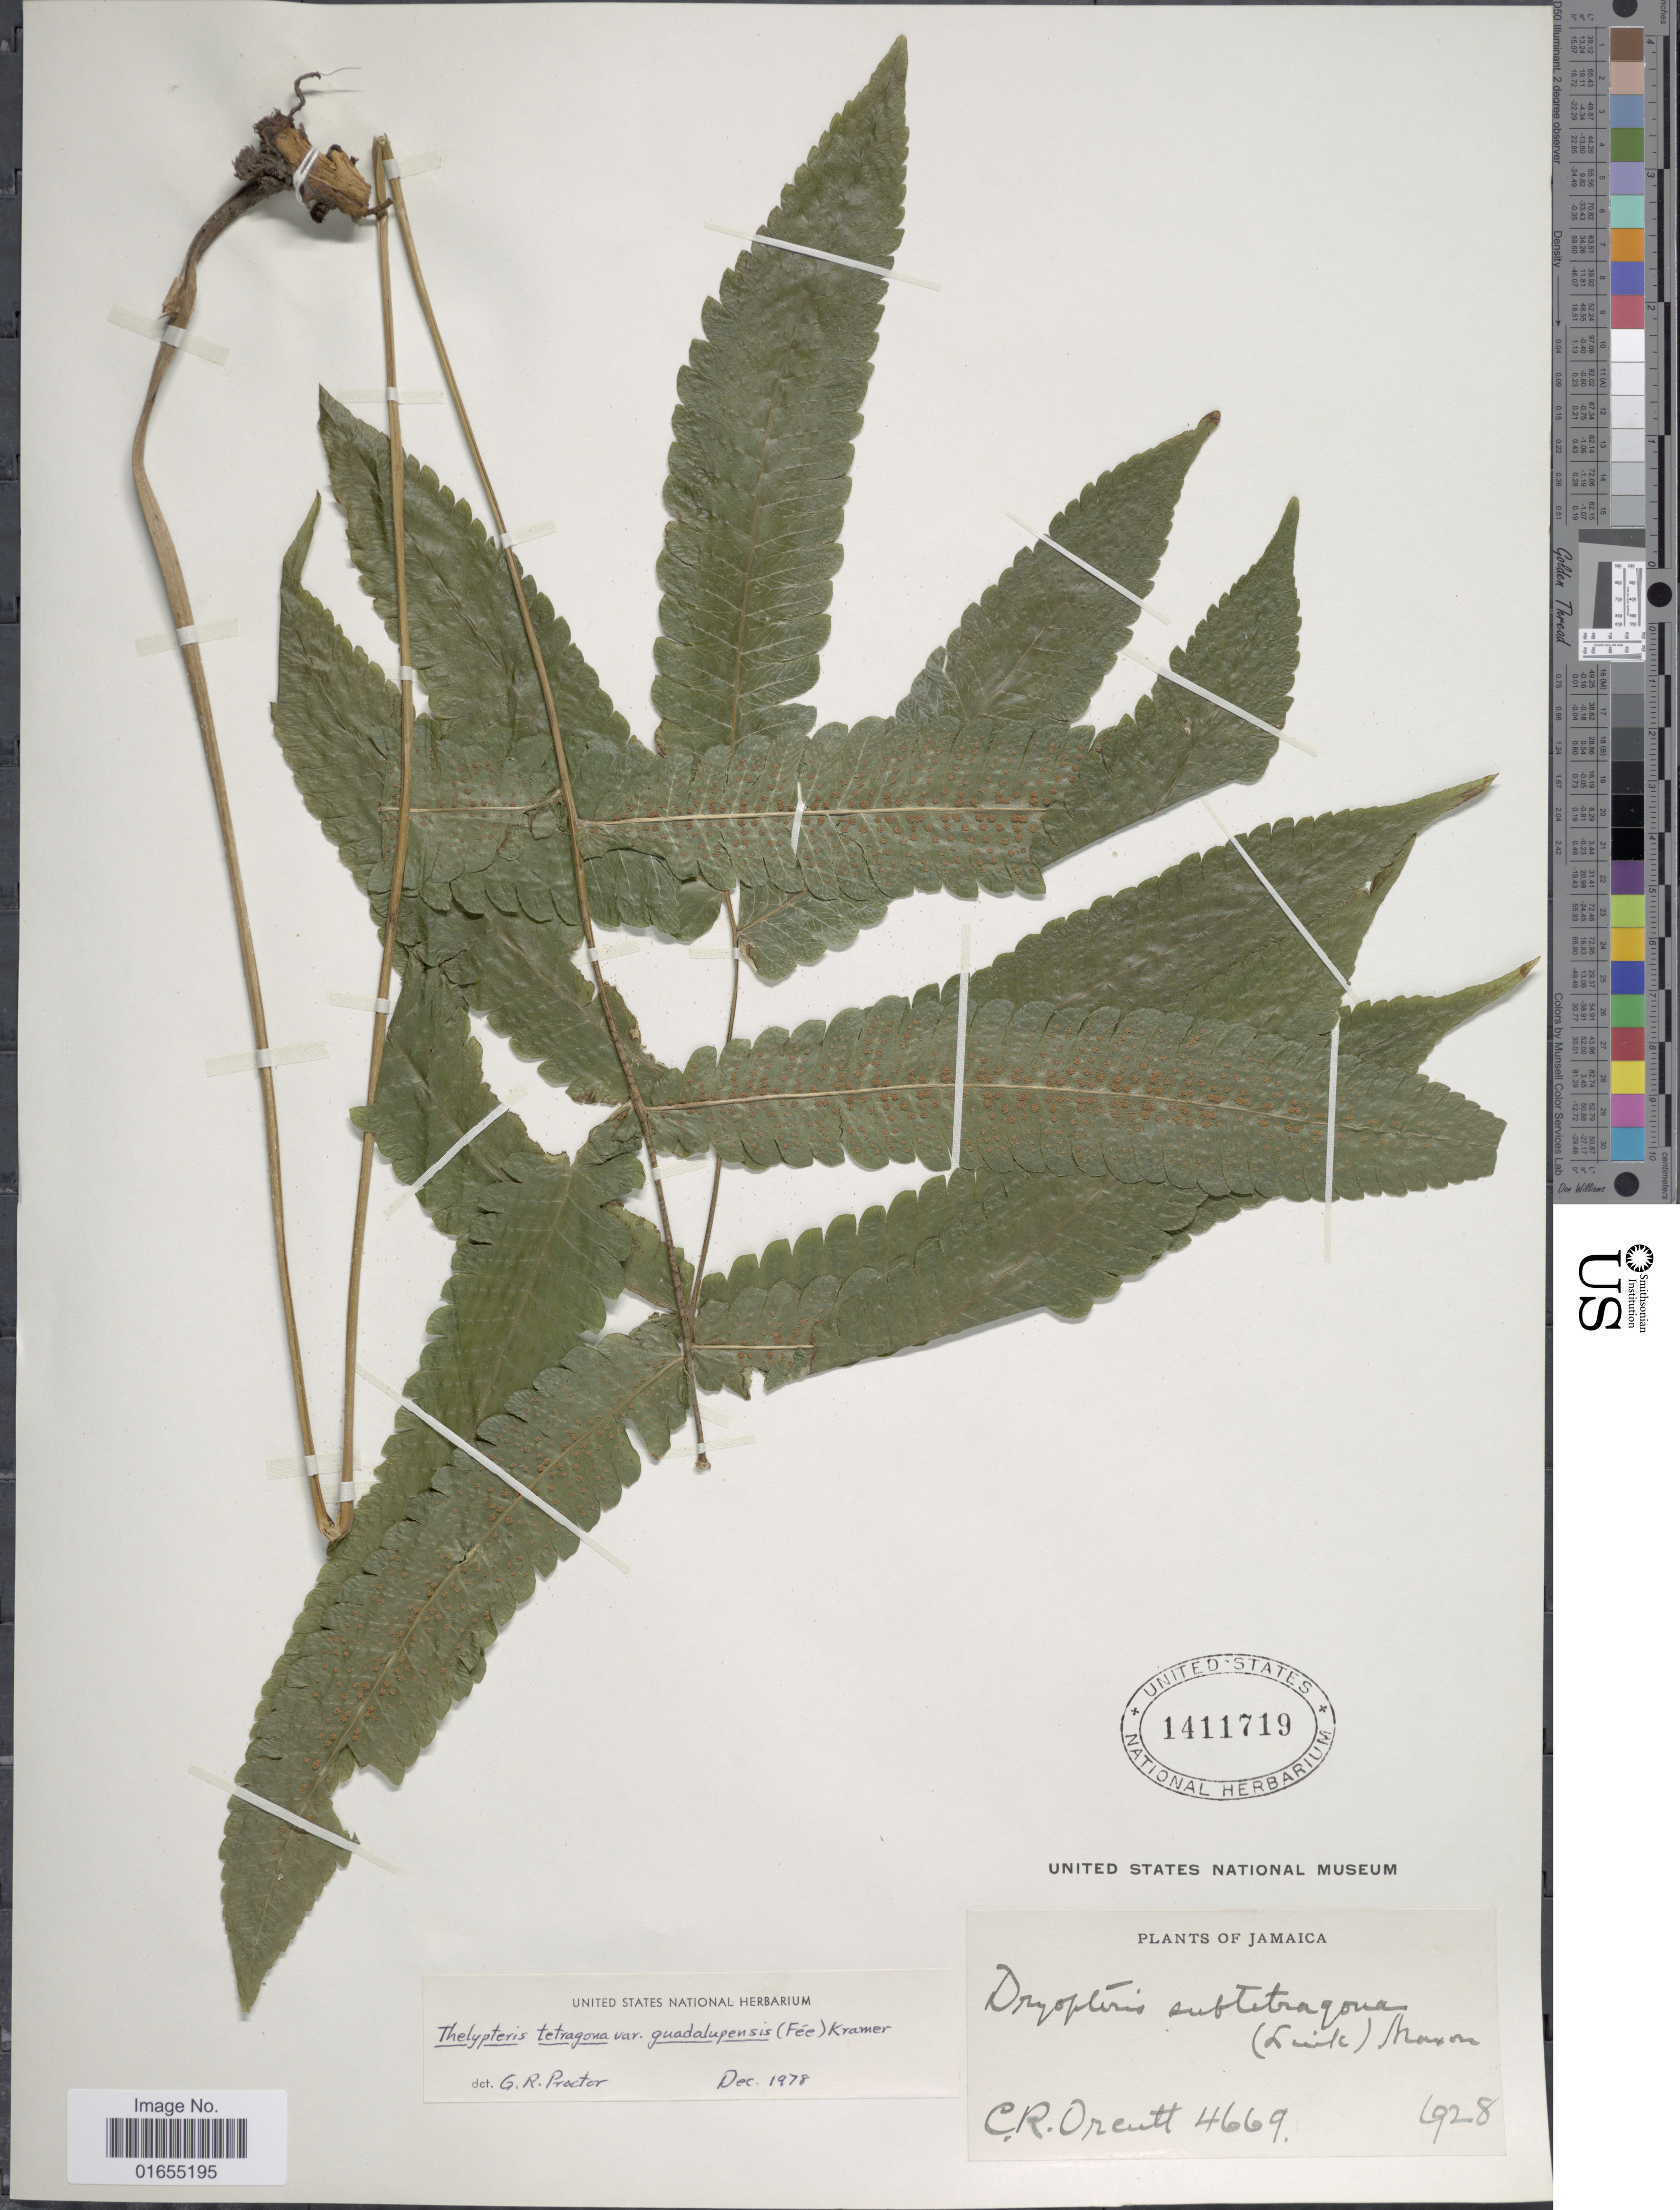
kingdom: Plantae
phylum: Tracheophyta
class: Polypodiopsida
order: Polypodiales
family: Thelypteridaceae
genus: Goniopteris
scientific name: Goniopteris subtetragona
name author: (Link) Vareschi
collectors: C. R. Orcutt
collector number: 4669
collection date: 1928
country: Jamaica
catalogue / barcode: US 1411719